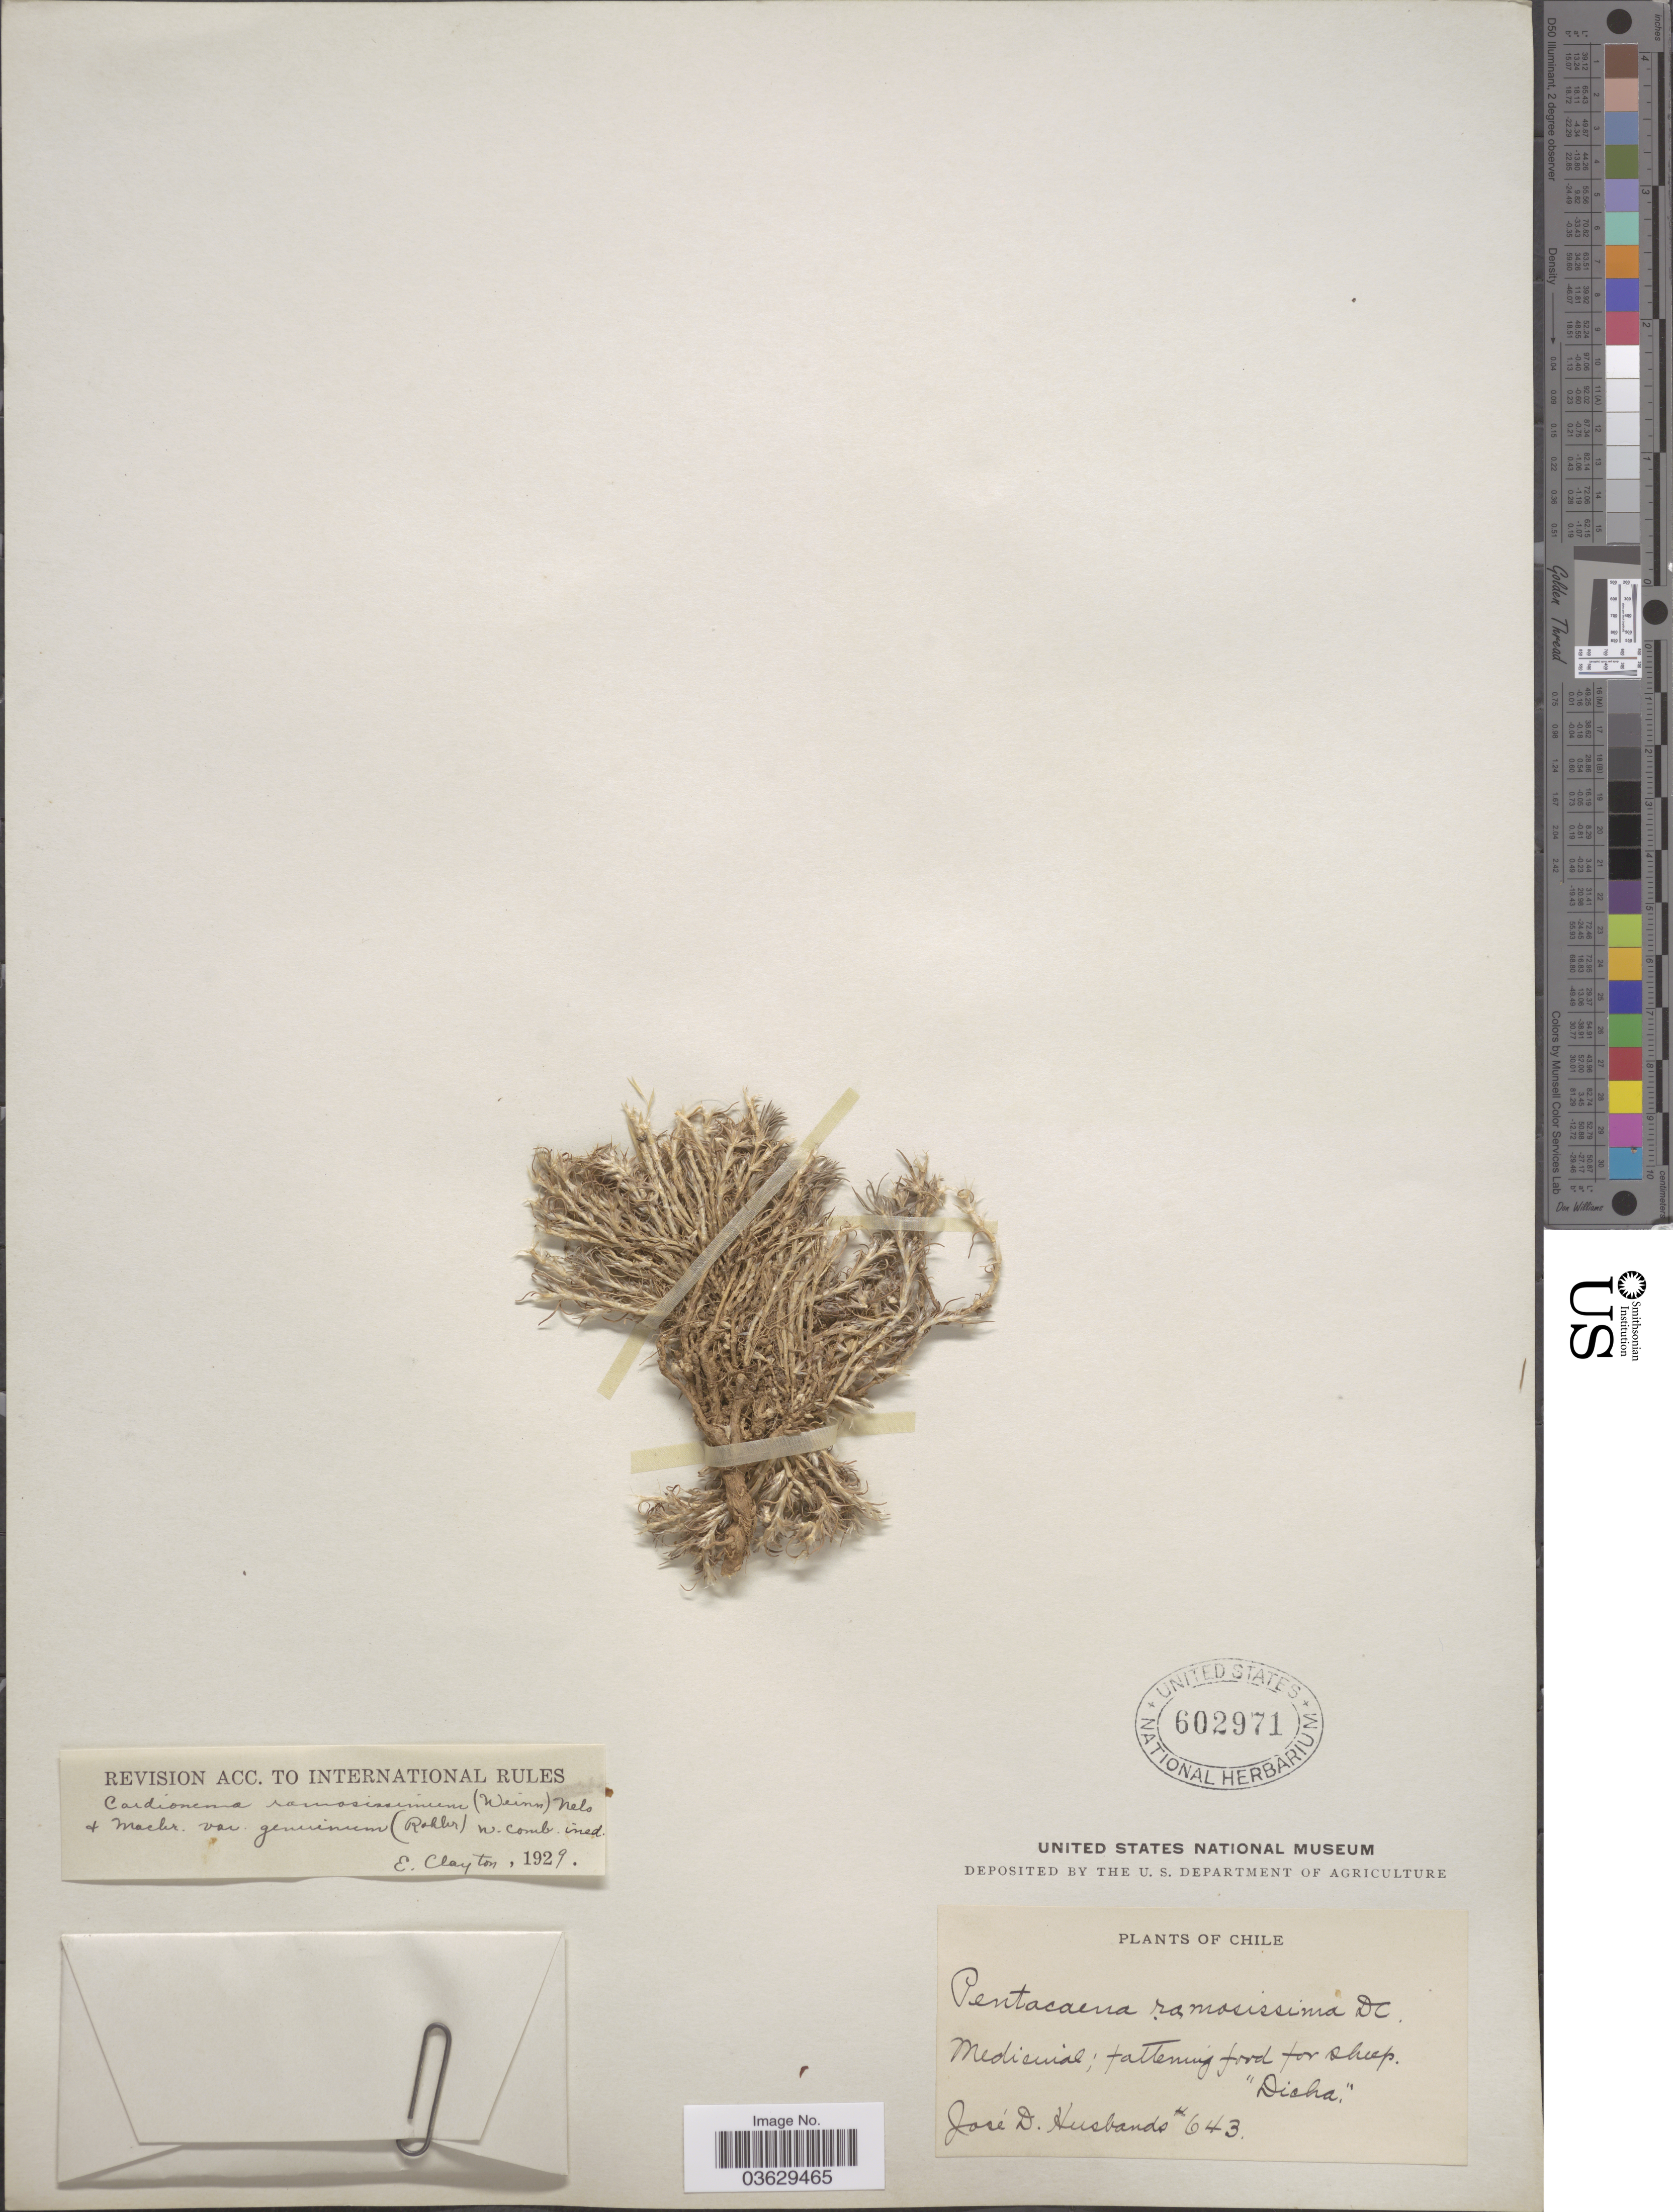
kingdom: Plantae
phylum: Tracheophyta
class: Magnoliopsida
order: Caryophyllales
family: Caryophyllaceae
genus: Cardionema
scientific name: Cardionema ramosissimum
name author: (Weinm.) A. Nelson & J.F. Macbr.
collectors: J. Husbands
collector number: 643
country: Chile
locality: Dicha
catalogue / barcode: US 602971